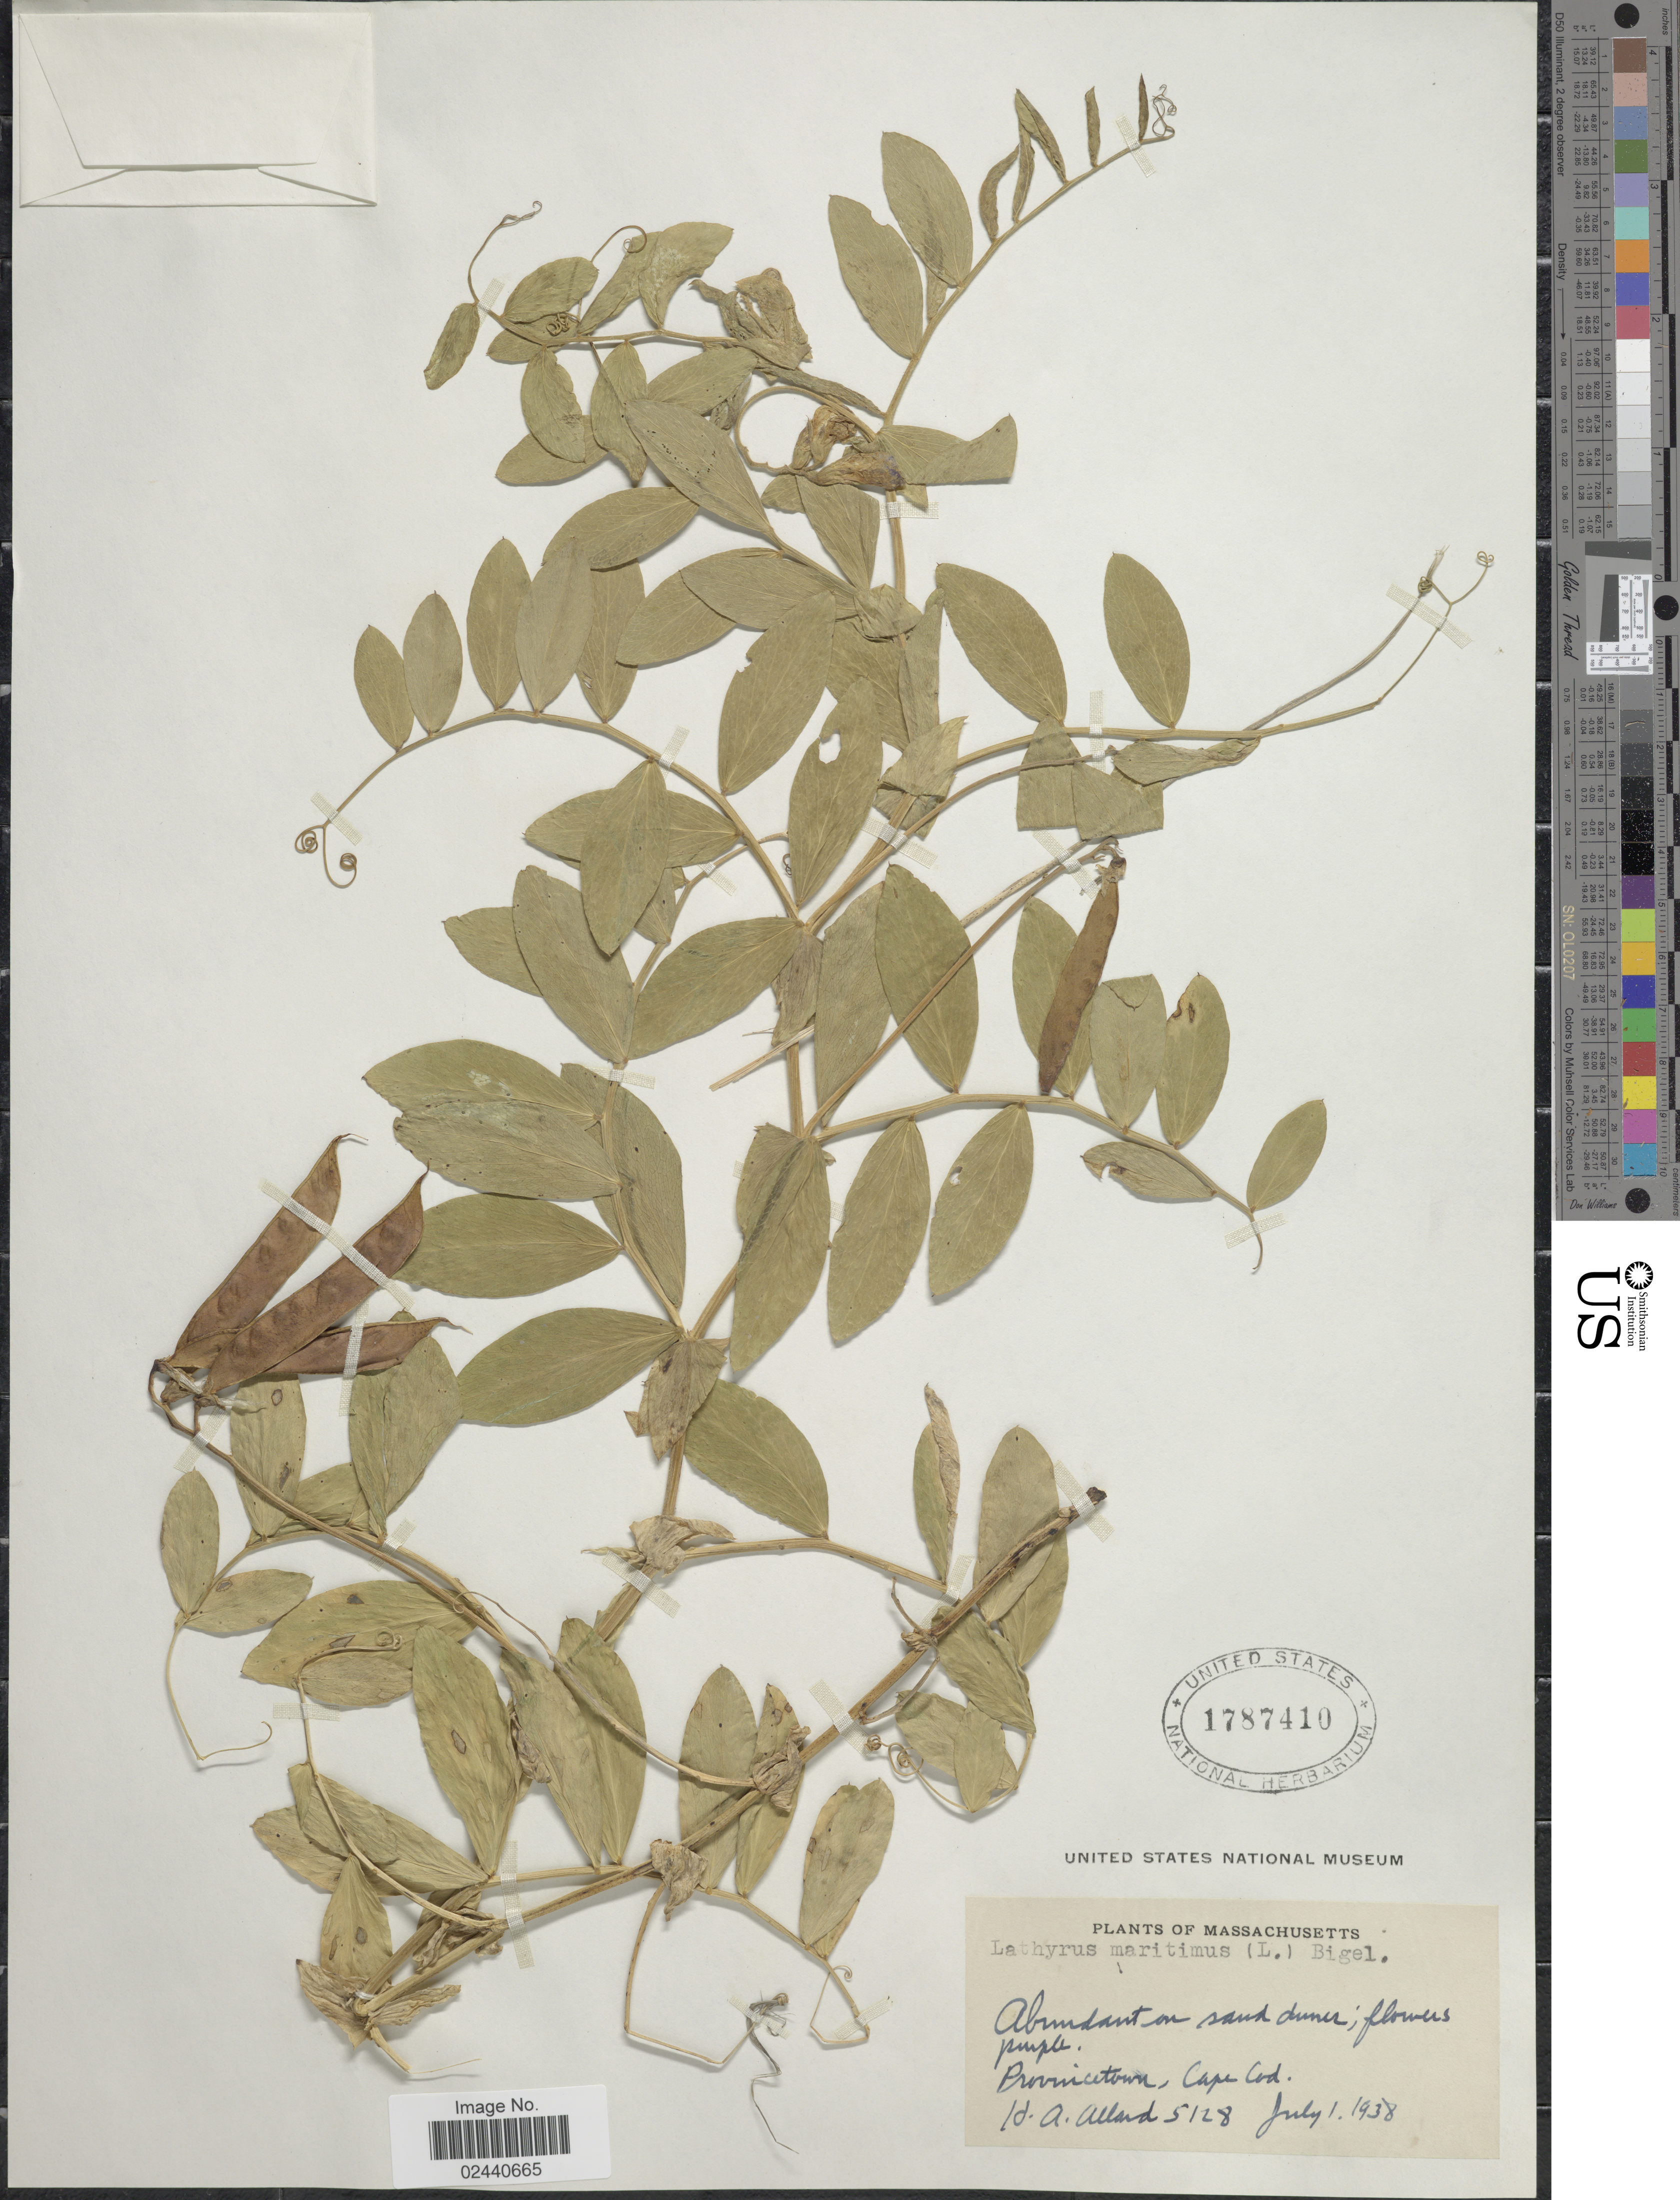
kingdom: Plantae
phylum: Tracheophyta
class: Magnoliopsida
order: Fabales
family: Fabaceae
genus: Lathyrus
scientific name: Lathyrus japonicus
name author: Willd.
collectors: H. A. Allard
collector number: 5128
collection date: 1938-07-01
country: United States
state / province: Massachusetts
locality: Provincetown, Cape Cod.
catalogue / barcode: US 1787410